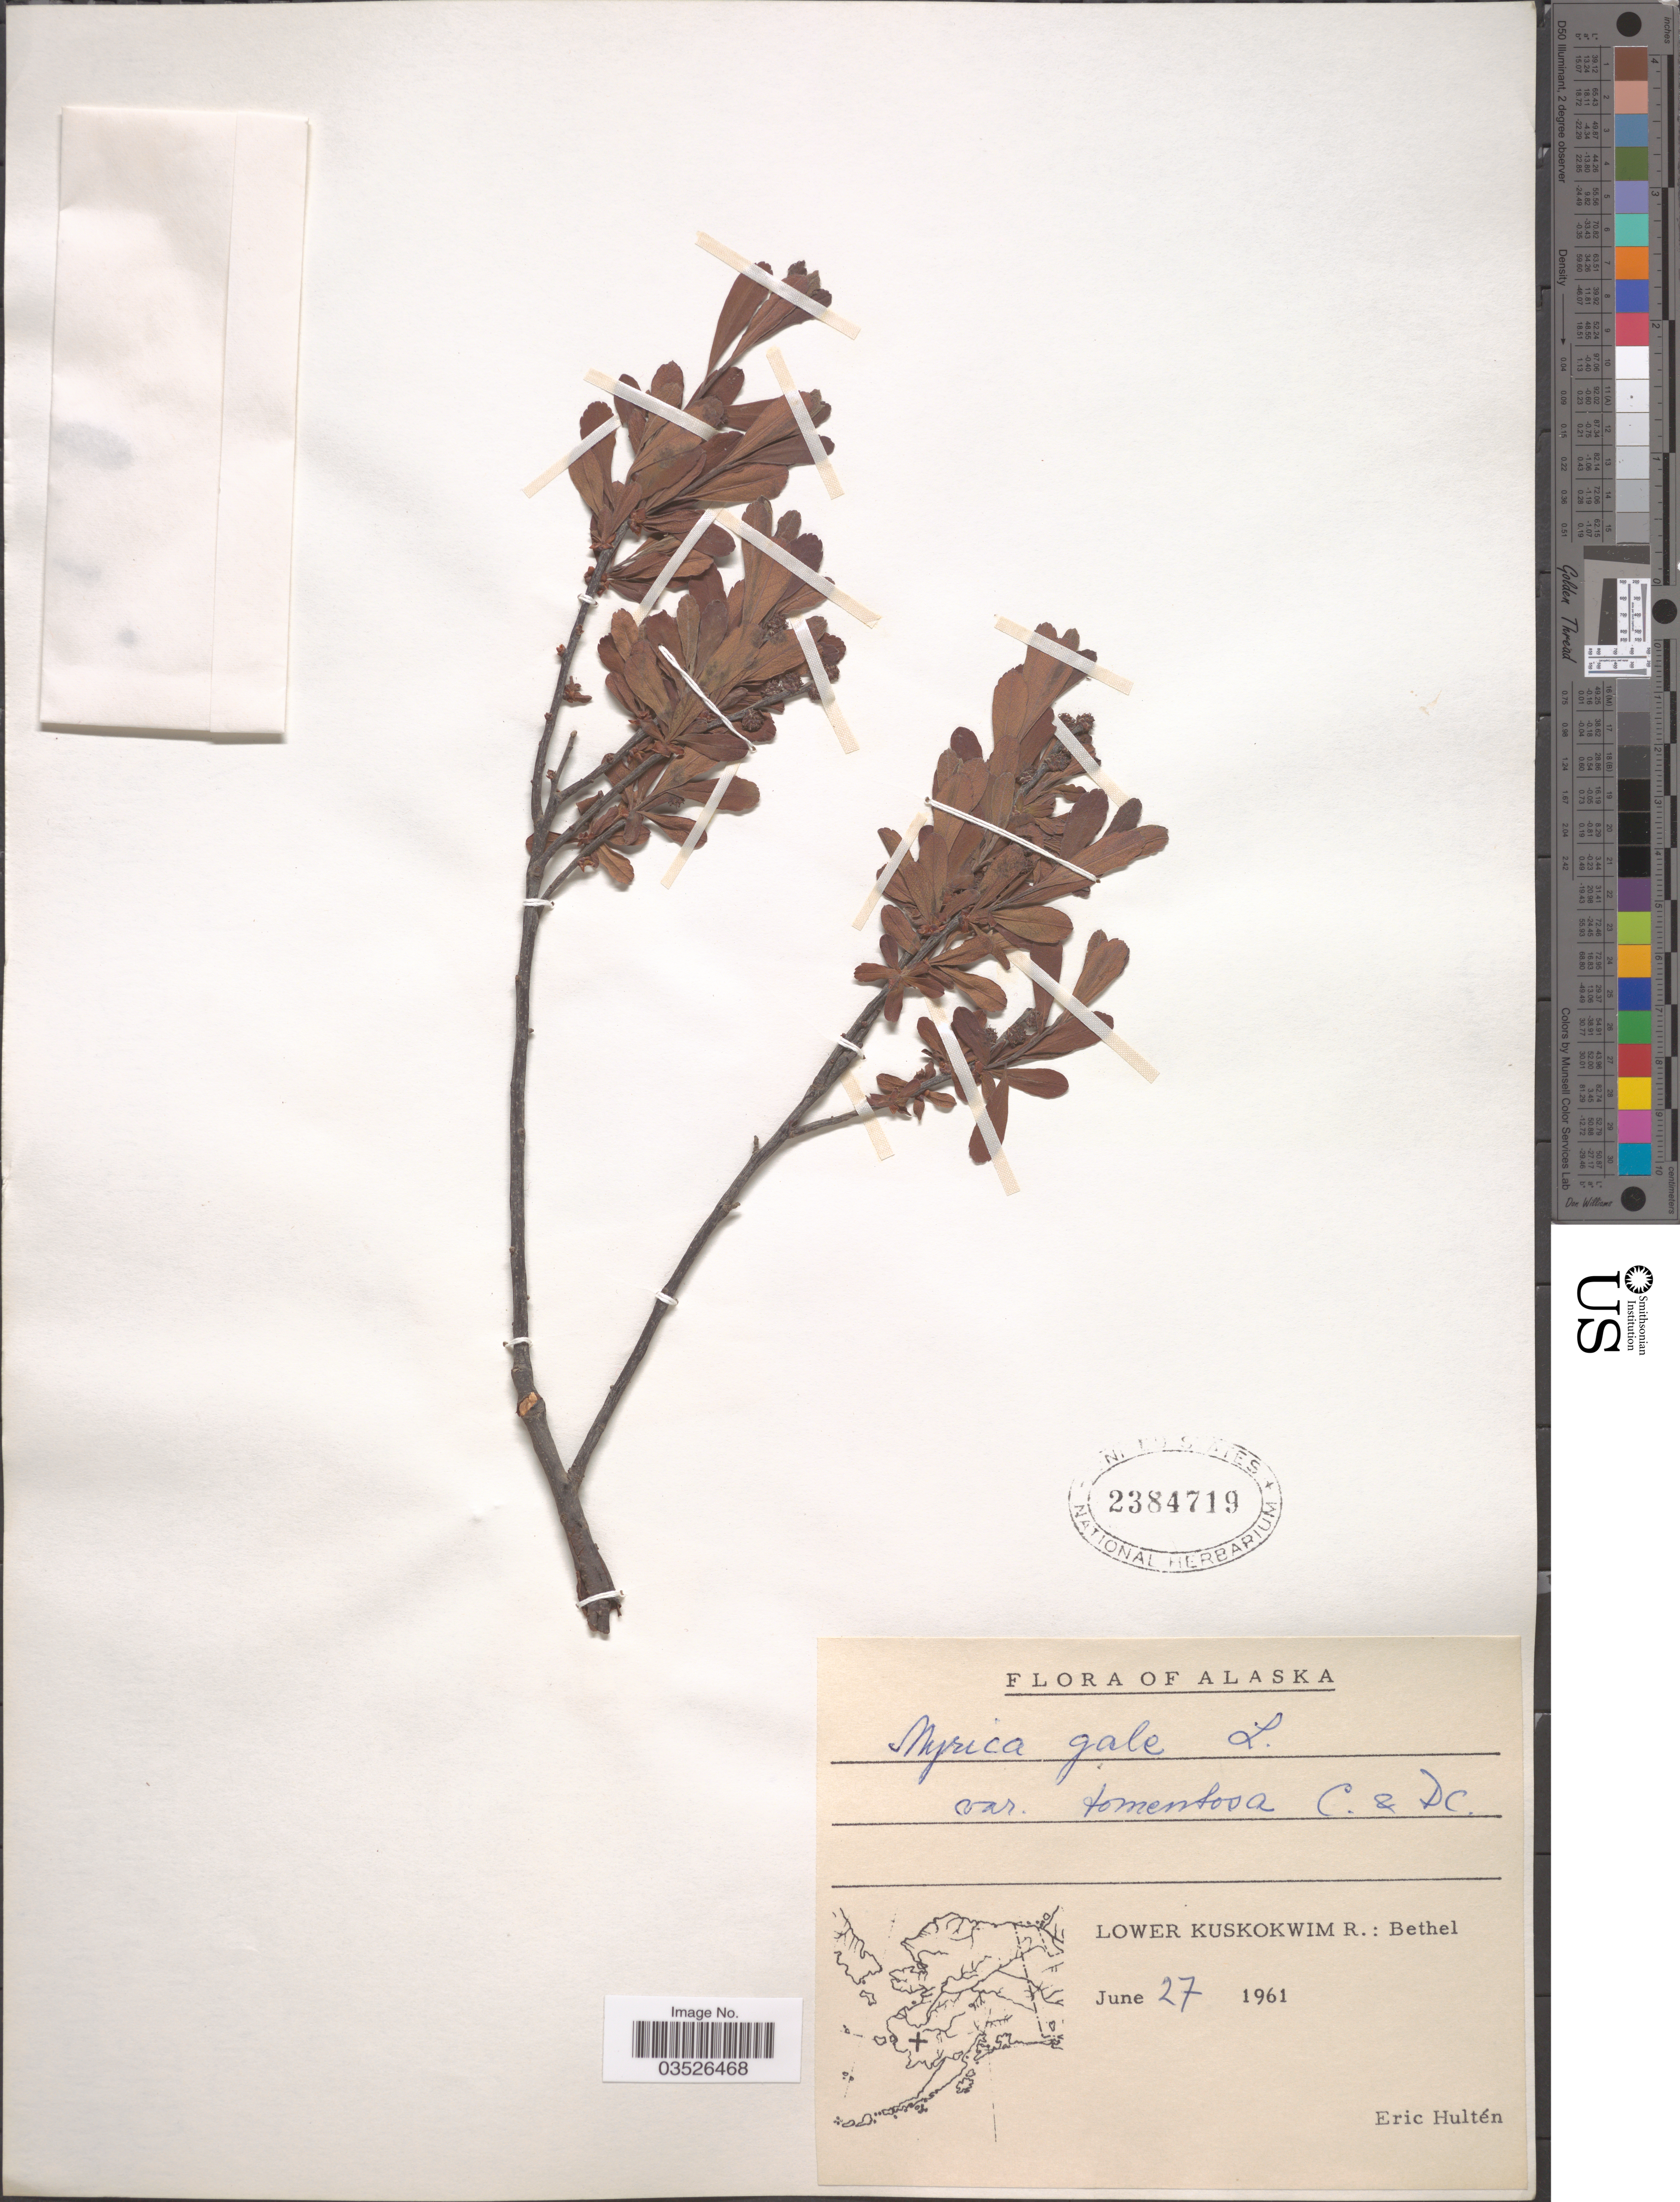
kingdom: Plantae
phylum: Tracheophyta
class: Magnoliopsida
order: Fagales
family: Myricaceae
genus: Myrica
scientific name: Myrica gale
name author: L.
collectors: E. G. Hultén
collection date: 1961-06-27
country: United States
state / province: Alaska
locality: Lower Kuskokwim R.: Bethel.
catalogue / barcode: US 2384719